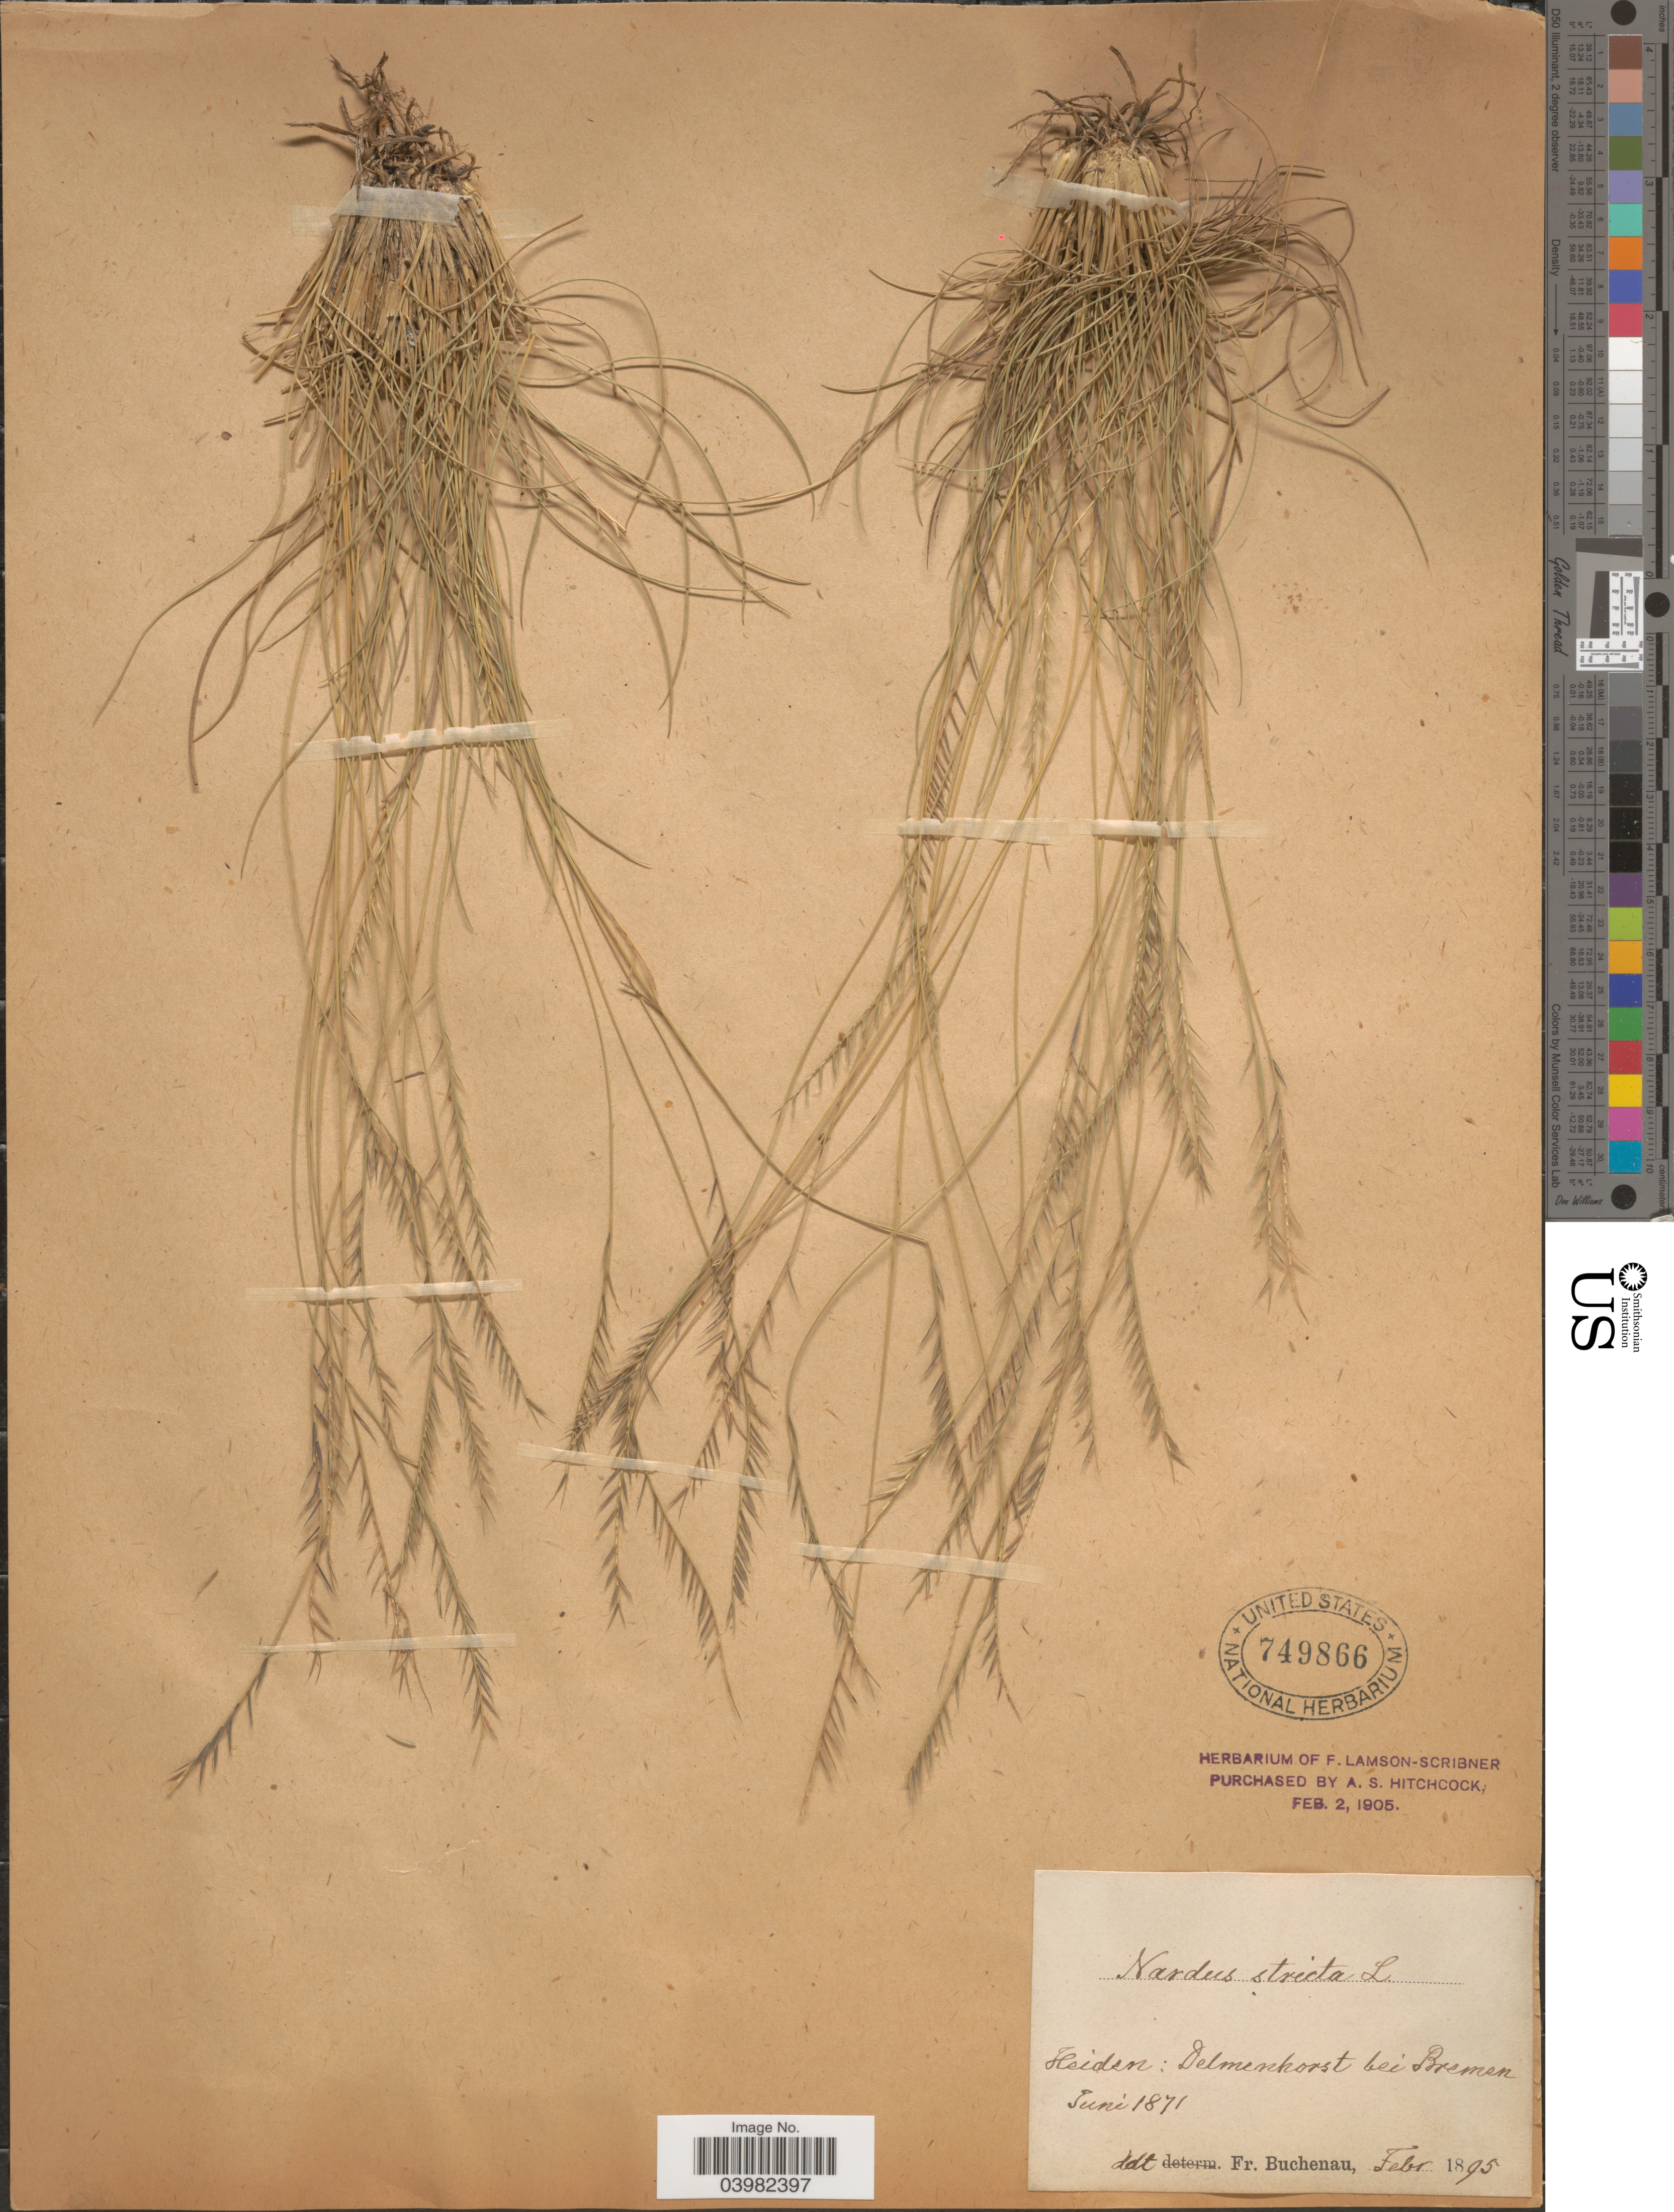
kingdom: Plantae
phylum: Tracheophyta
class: Liliopsida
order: Poales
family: Poaceae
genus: Nardus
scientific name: Nardus stricta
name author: L.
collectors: F. Buchenau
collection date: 1871-06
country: Germany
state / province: Bremen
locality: Heiden: Delmenhorst bei Bremen.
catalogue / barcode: US 749866